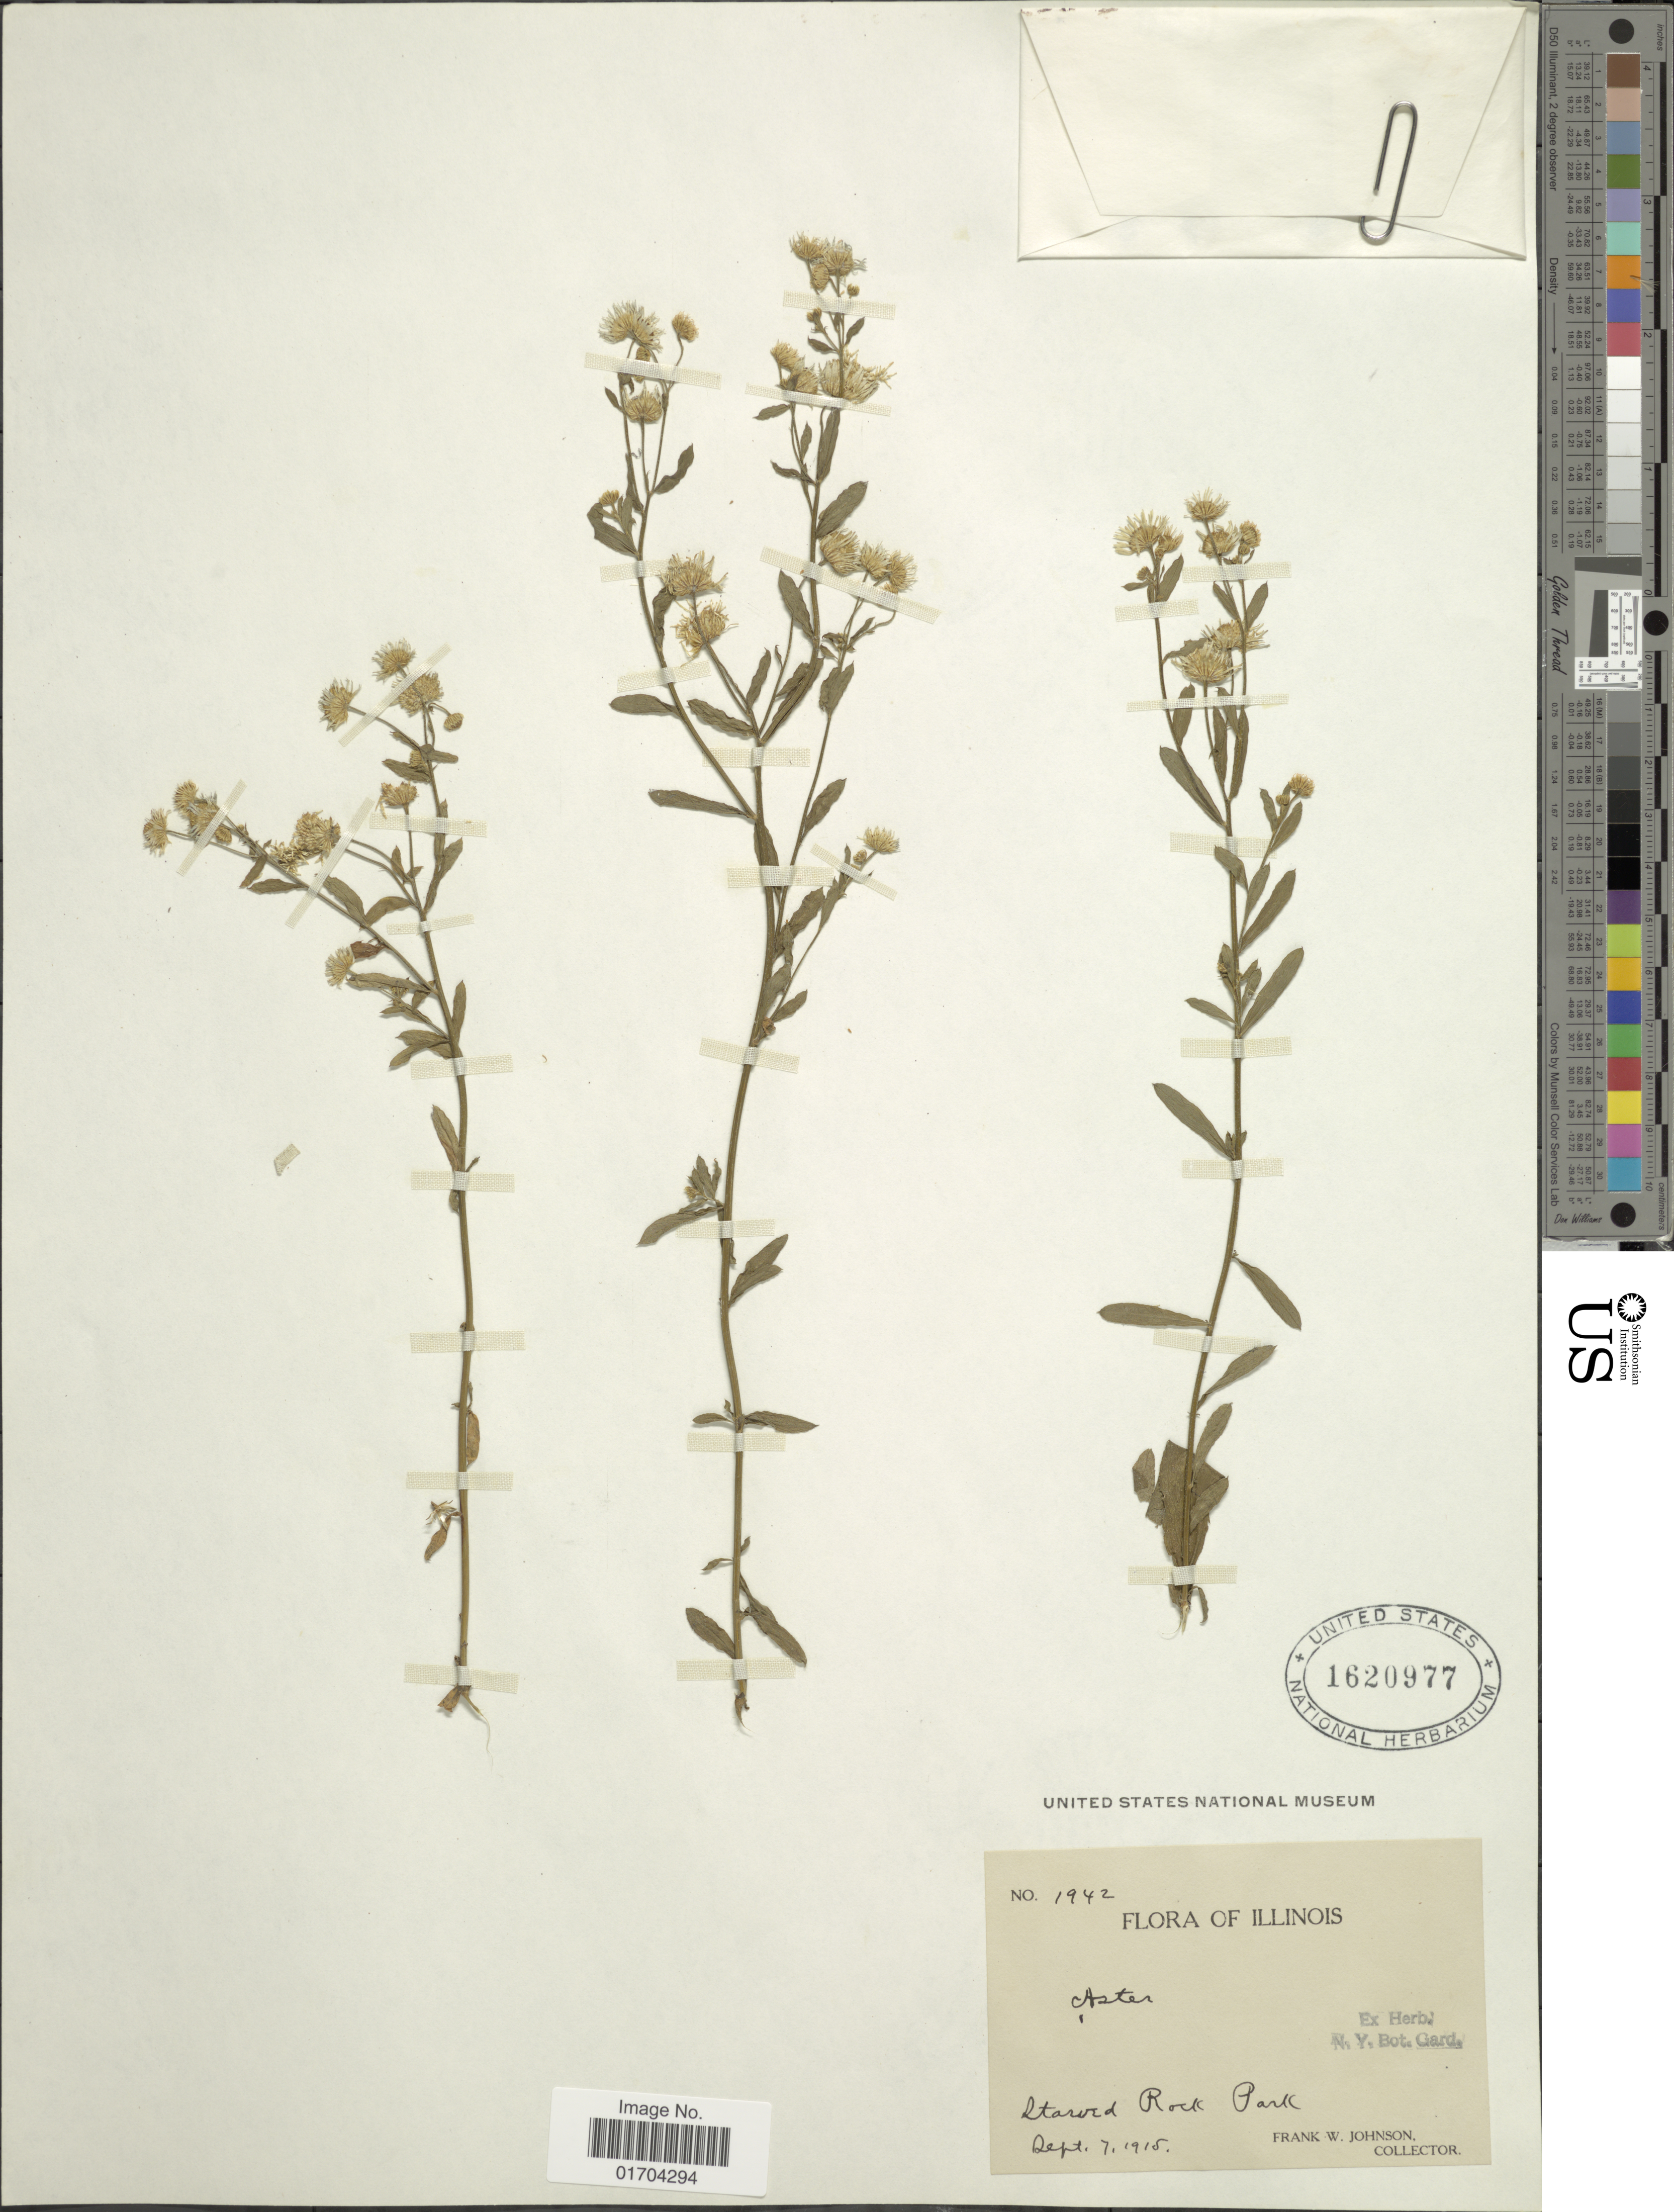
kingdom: Plantae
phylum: Tracheophyta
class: Magnoliopsida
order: Asterales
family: Asteraceae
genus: Symphyotrichum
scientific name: Symphyotrichum sp.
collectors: F. W. Johnson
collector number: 1942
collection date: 1915-09-07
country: United States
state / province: Illinois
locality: Starved Rock Park.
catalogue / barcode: US 1620977